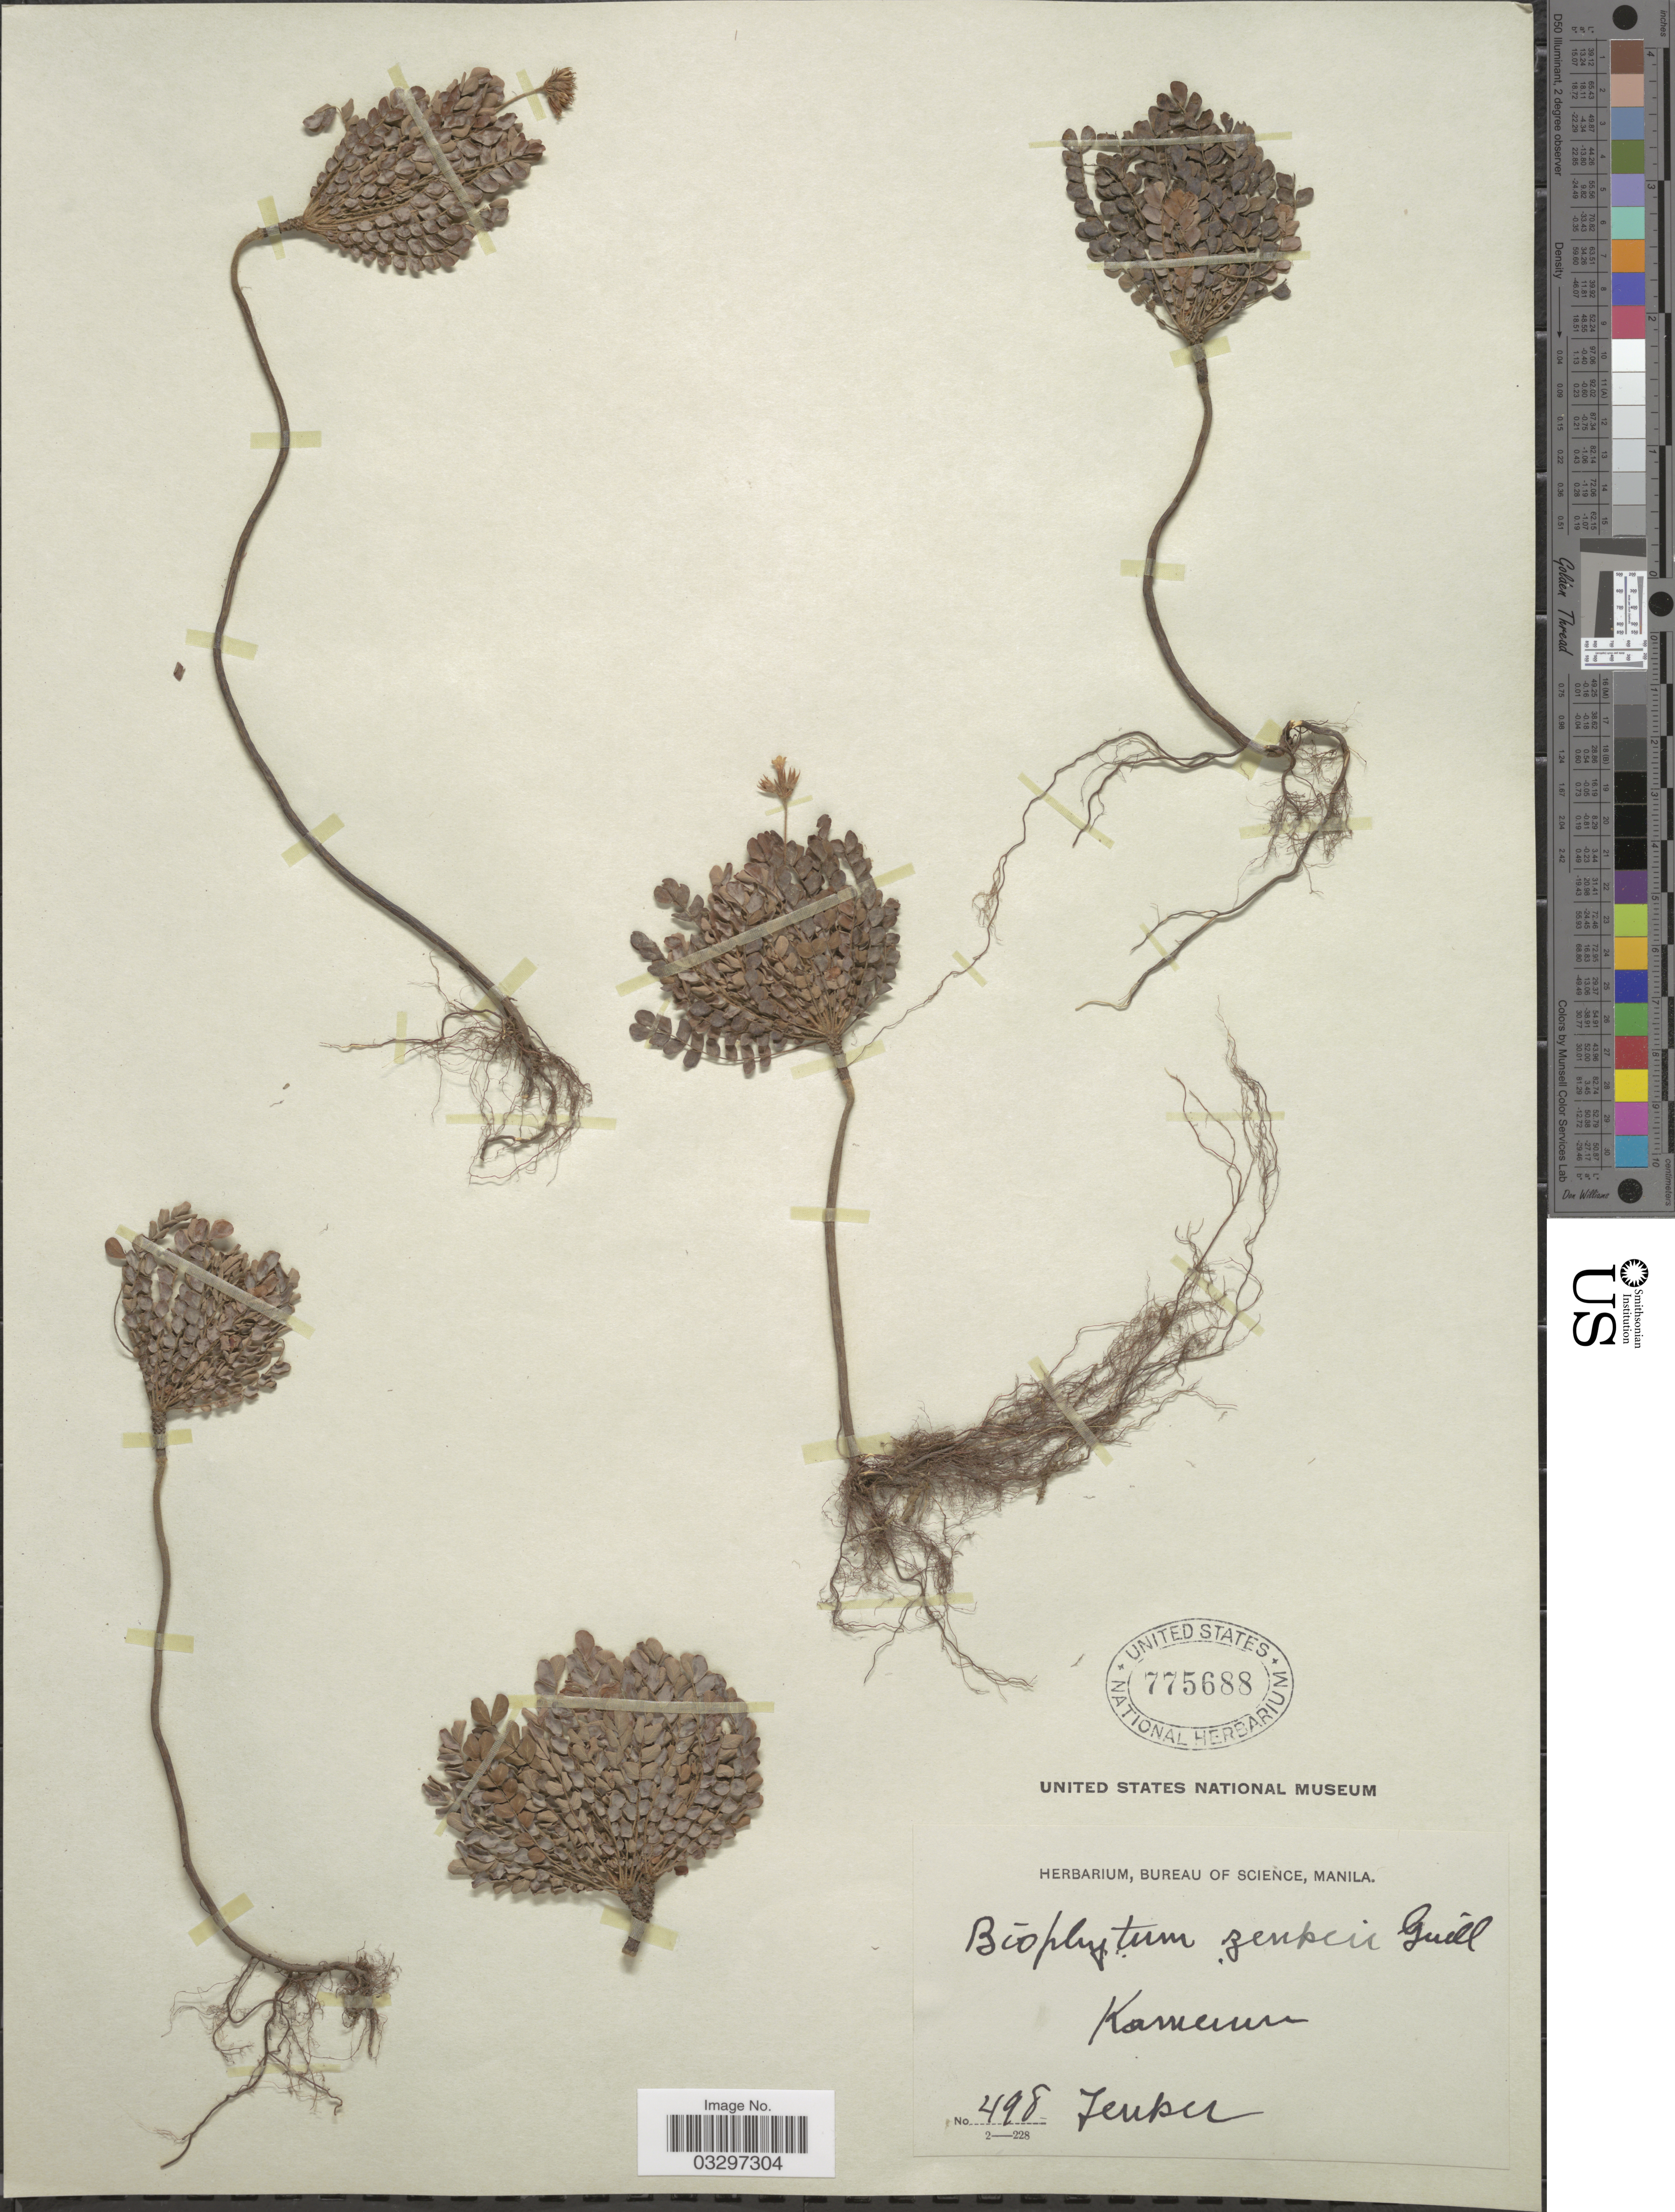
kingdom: Plantae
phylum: Tracheophyta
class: Magnoliopsida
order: Oxalidales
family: Oxalidaceae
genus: Biophytum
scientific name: Biophytum zenkeri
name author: Guillaumin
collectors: Zenker, --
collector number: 498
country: Cameroon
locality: Kamerun.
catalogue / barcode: US 775688